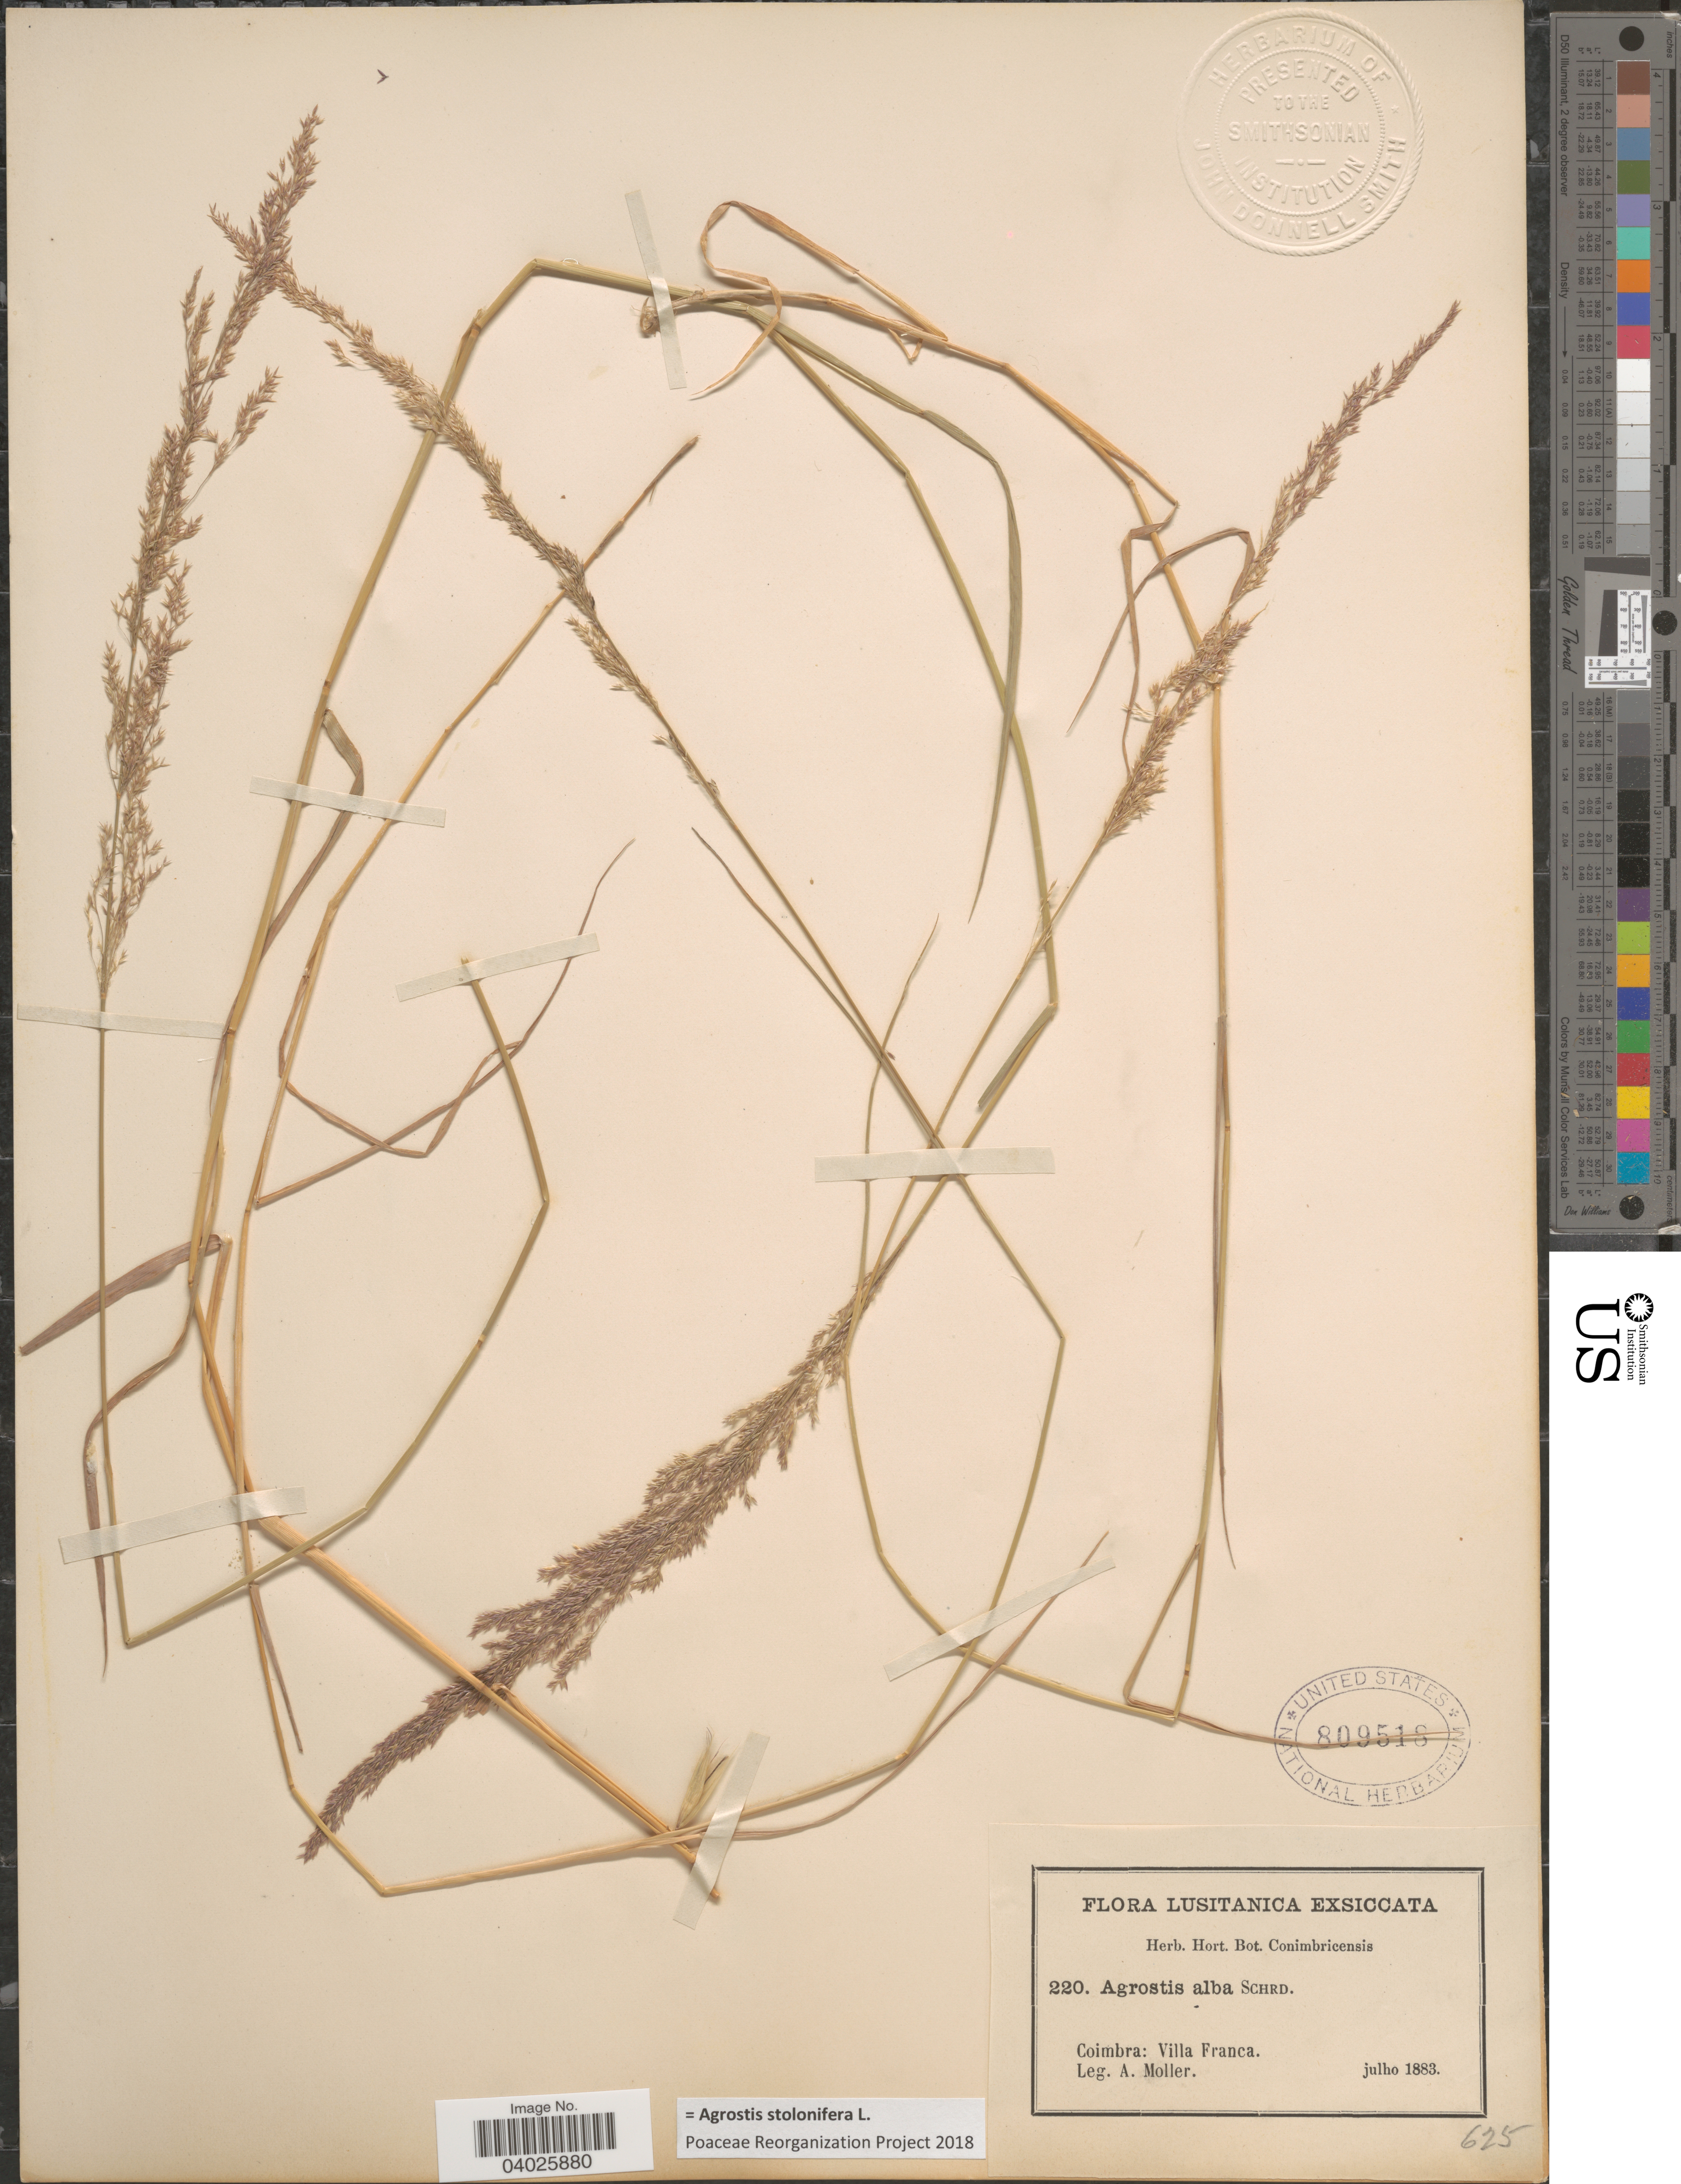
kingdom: Plantae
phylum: Tracheophyta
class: Liliopsida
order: Poales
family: Poaceae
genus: Agrostis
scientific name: Agrostis stolonifera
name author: L.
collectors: A. Moller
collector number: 220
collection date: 1883-07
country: Portugal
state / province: Coimbra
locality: Lusitanica. Villa Franca.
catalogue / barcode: US 809518